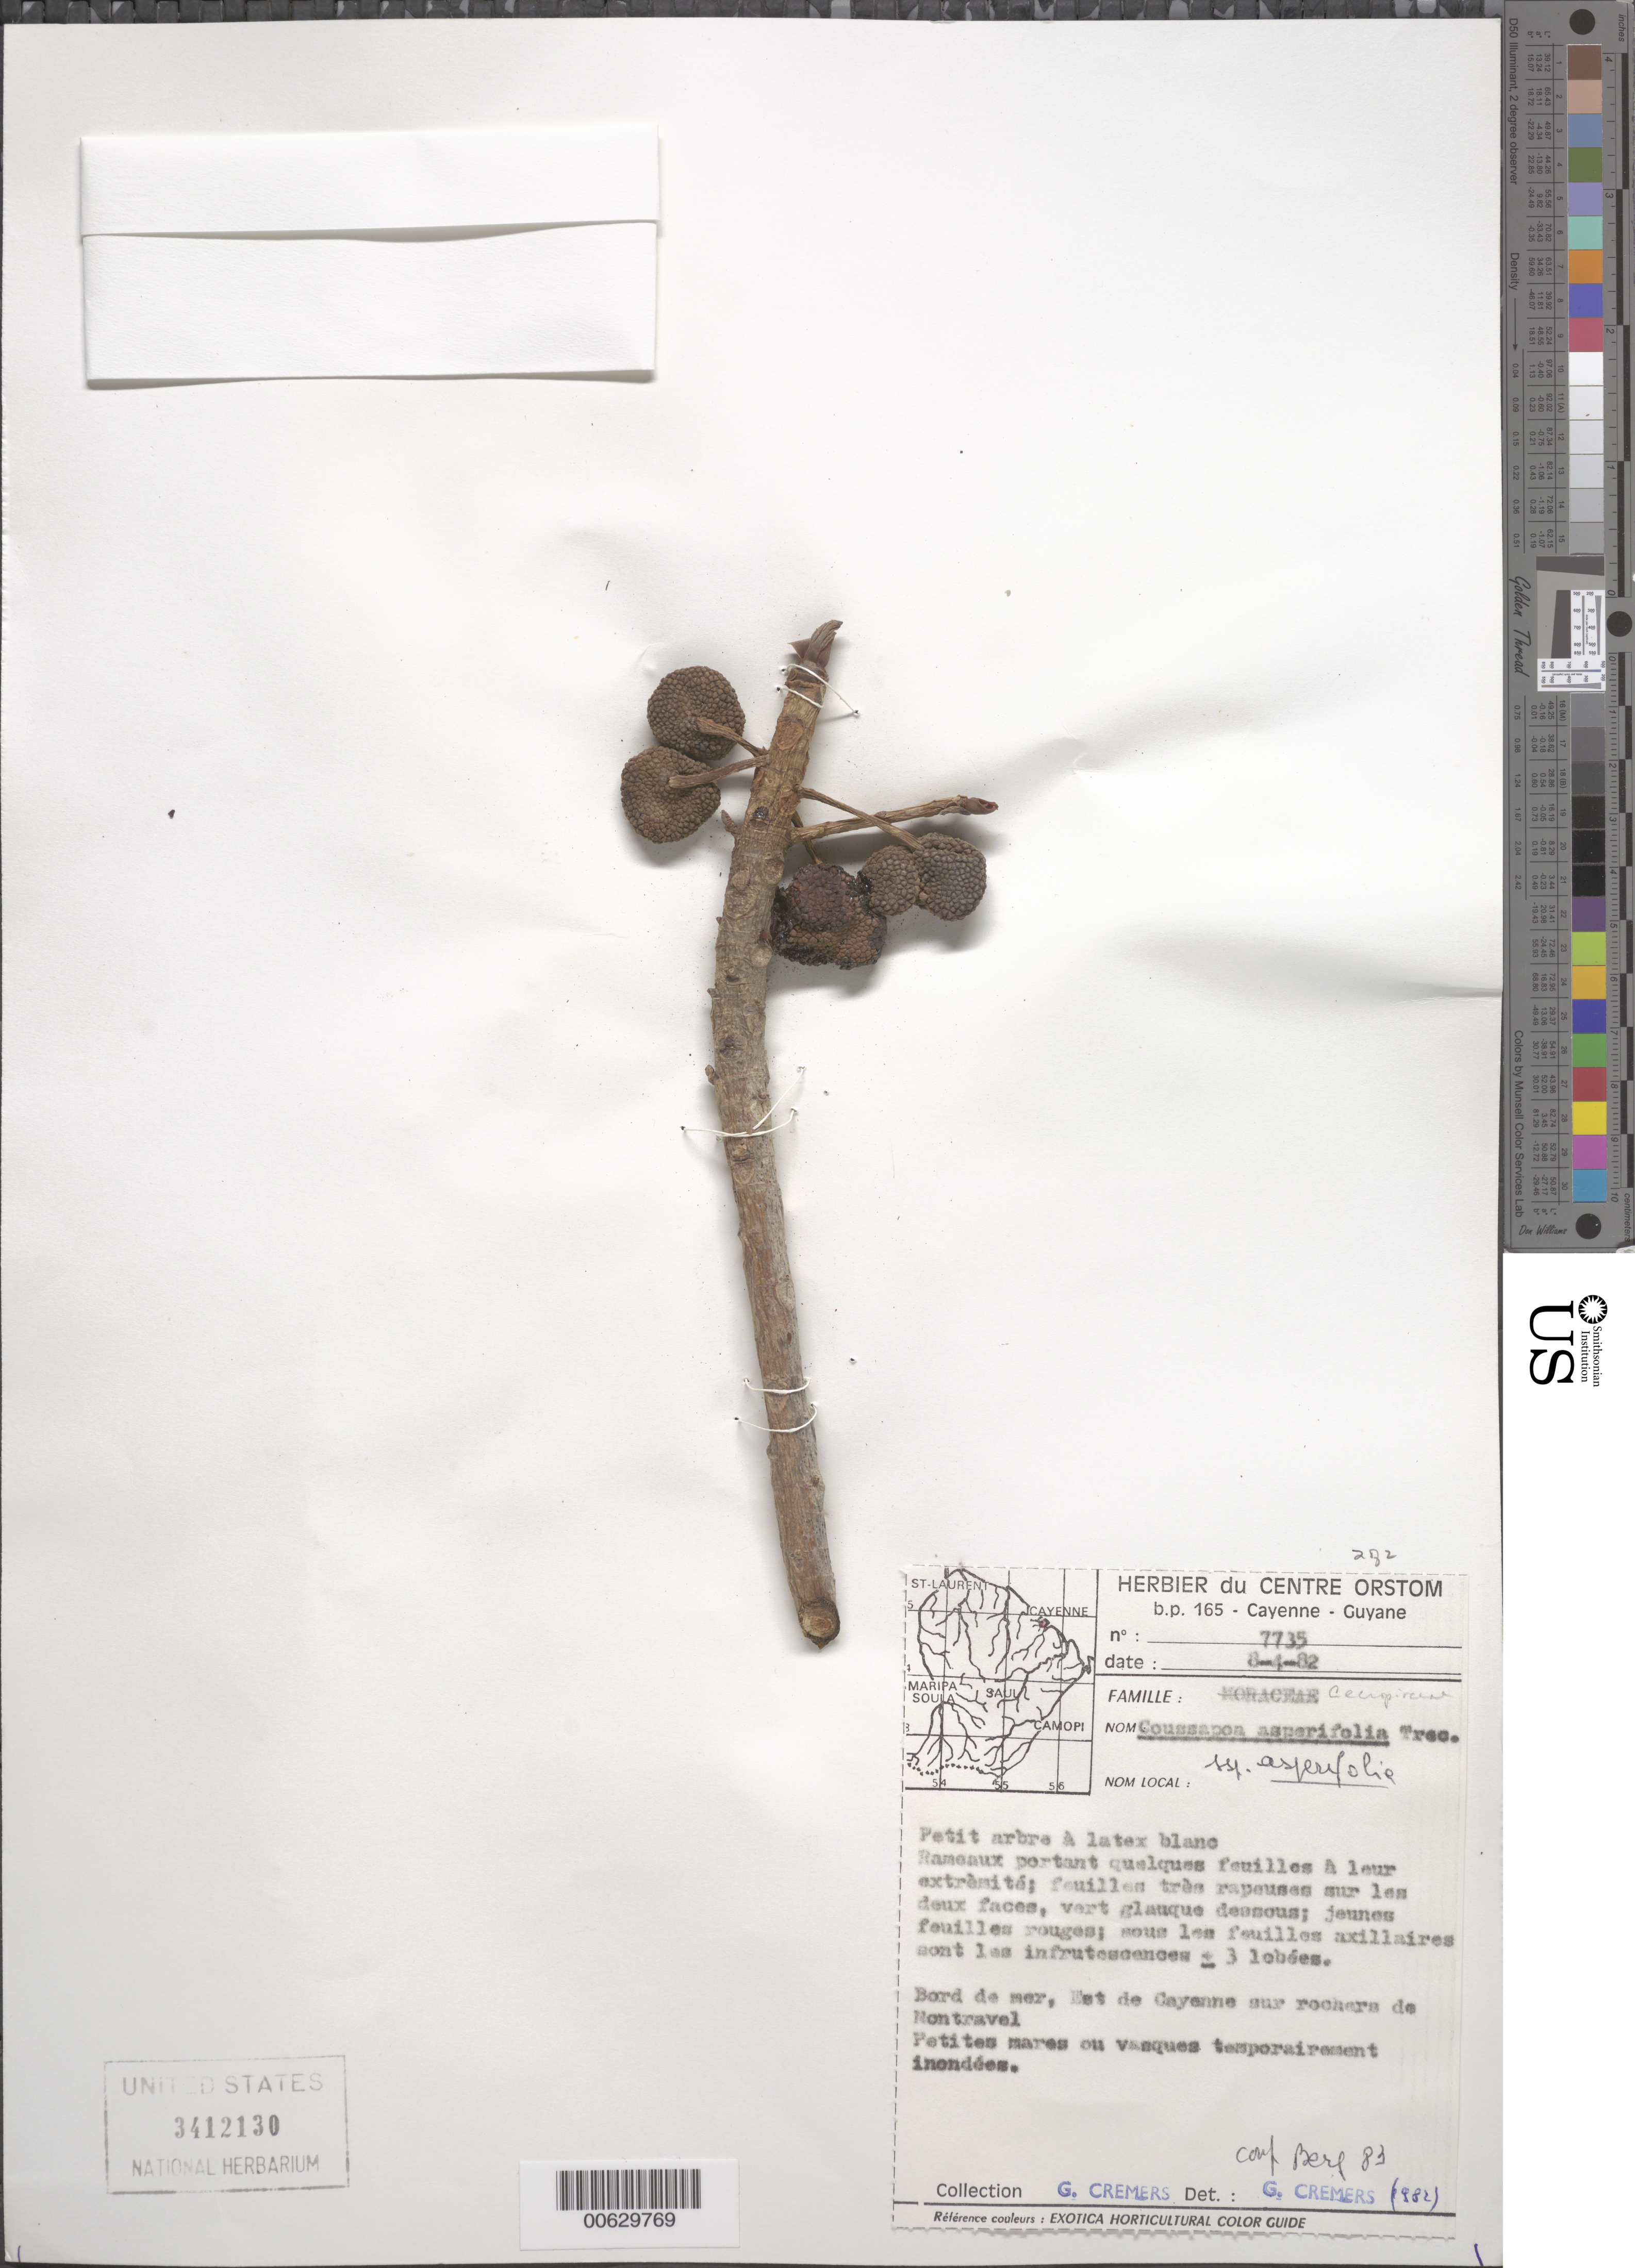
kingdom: Plantae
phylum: Tracheophyta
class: Magnoliopsida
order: Rosales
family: Urticaceae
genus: Coussapoa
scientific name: Coussapoa asperifolia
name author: Trécul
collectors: G. Cremers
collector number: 7735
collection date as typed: Transcribed d/m/y: 8/4/82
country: French Guiana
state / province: Cayenne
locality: Bord de mer, et de Cayenne sur rochers de Montravel.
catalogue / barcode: US 3412130